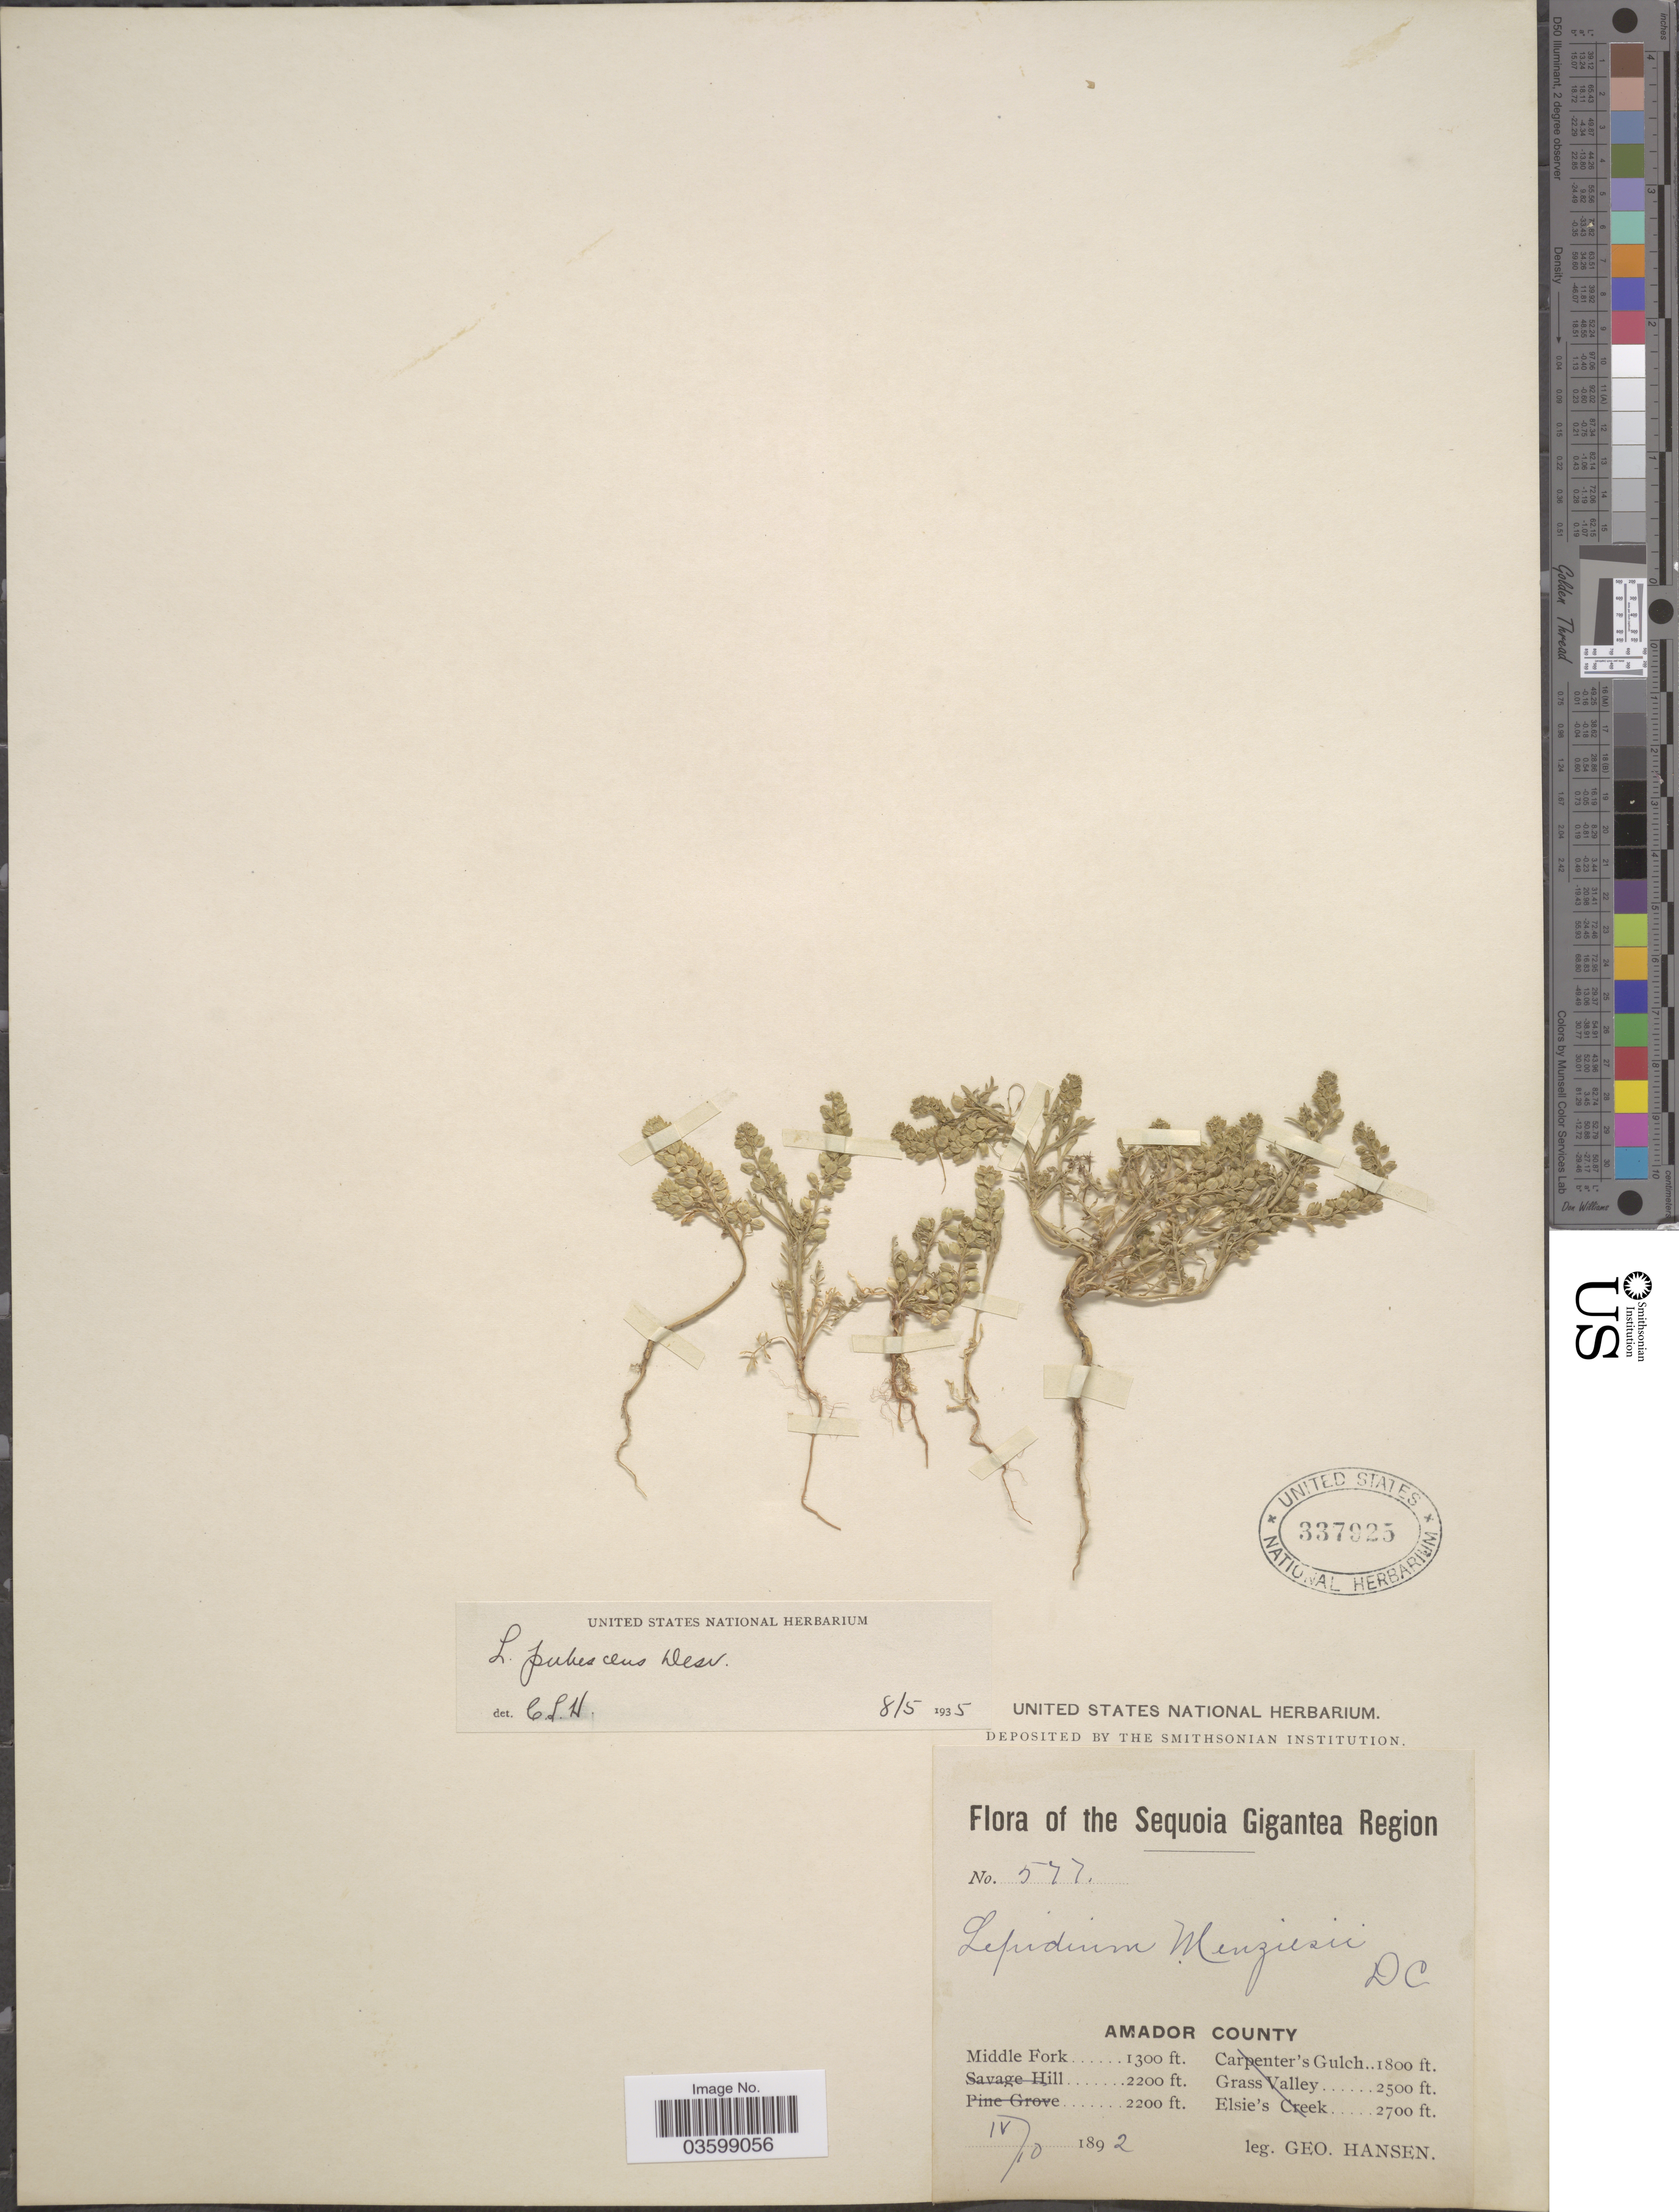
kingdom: Plantae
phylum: Tracheophyta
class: Magnoliopsida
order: Brassicales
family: Brassicaceae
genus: Lepidium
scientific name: Lepidium strictum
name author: (S. Watson) Rattan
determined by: Al-Shehbaz, I. A., (MO), Missouri Botanical Garden (UNITED STATES)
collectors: G. Hansen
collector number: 577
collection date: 1892-04-10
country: United States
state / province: California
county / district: Amador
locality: The Sequoia Gigantea Region. Amador County. Middle Fork.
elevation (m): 396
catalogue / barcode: US 337925